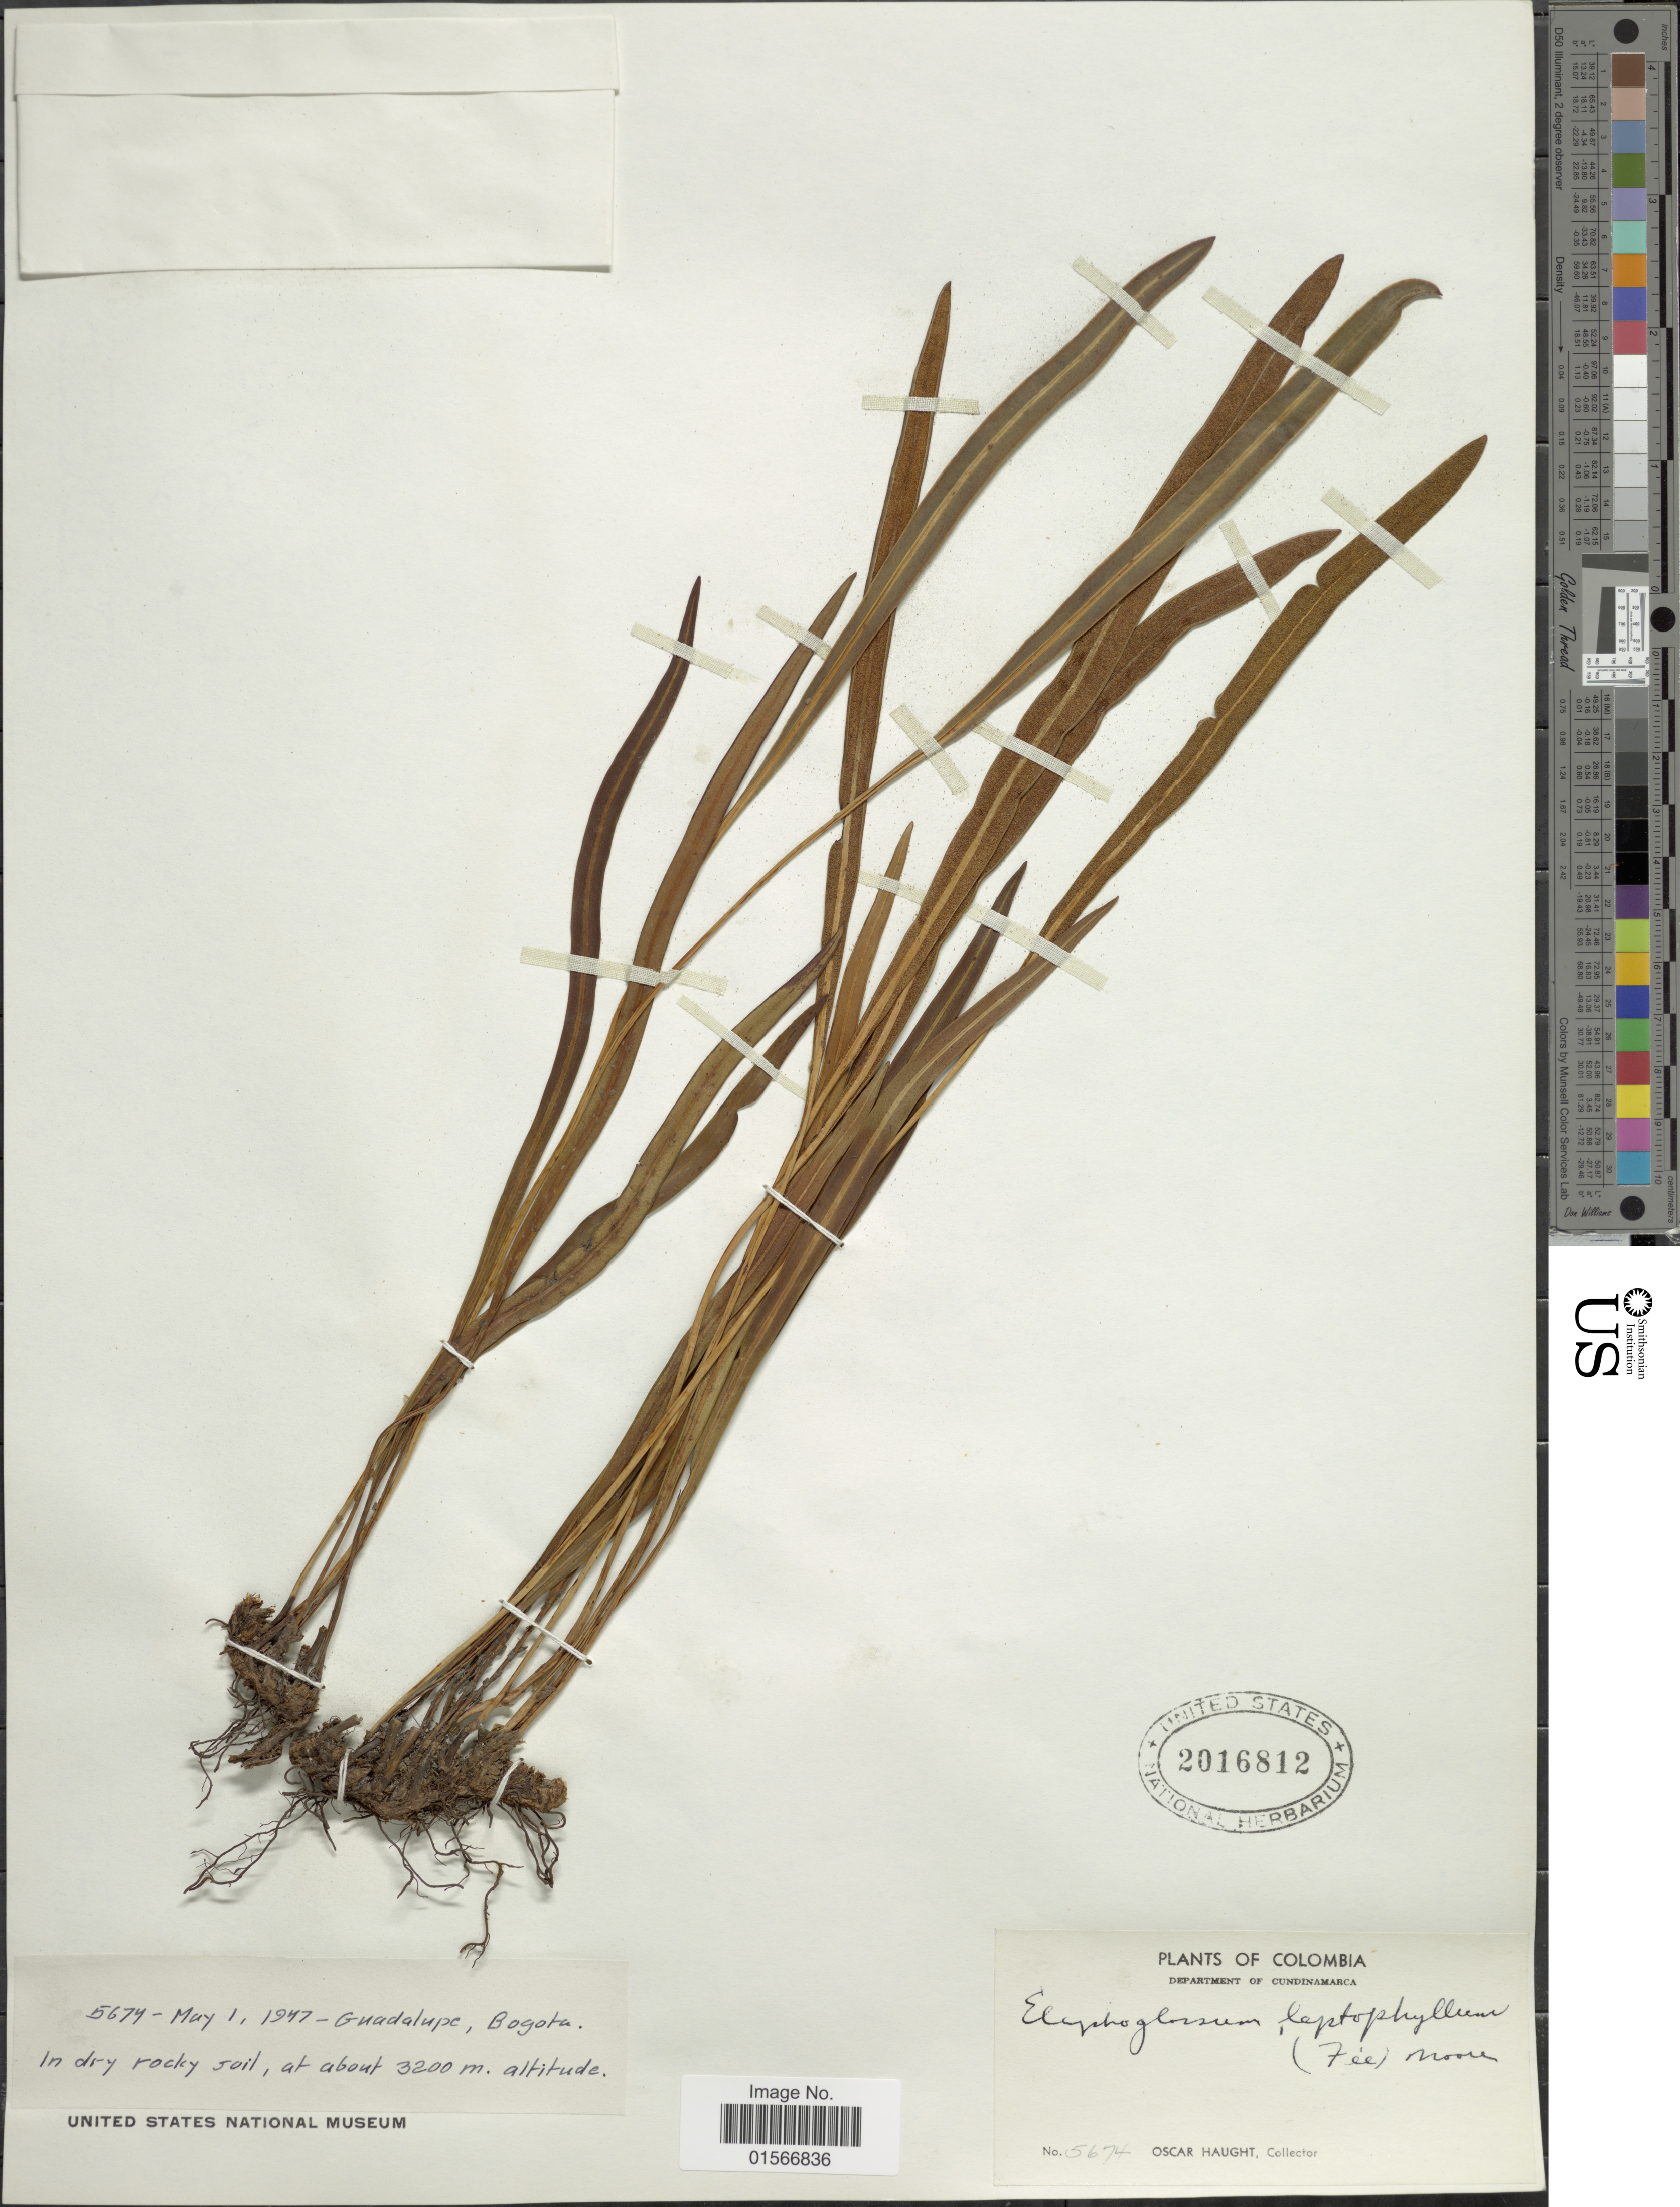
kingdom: Plantae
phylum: Tracheophyta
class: Polypodiopsida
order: Polypodiales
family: Dryopteridaceae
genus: Elaphoglossum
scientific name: Elaphoglossum leptophyllum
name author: (Fée) T. Moore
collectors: O. L. Haught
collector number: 562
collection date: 1947-05-01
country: Colombia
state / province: Cundinamarca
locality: Department de Cundinamarca, Guadalupe, Bogota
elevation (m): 3200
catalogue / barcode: US 2016812